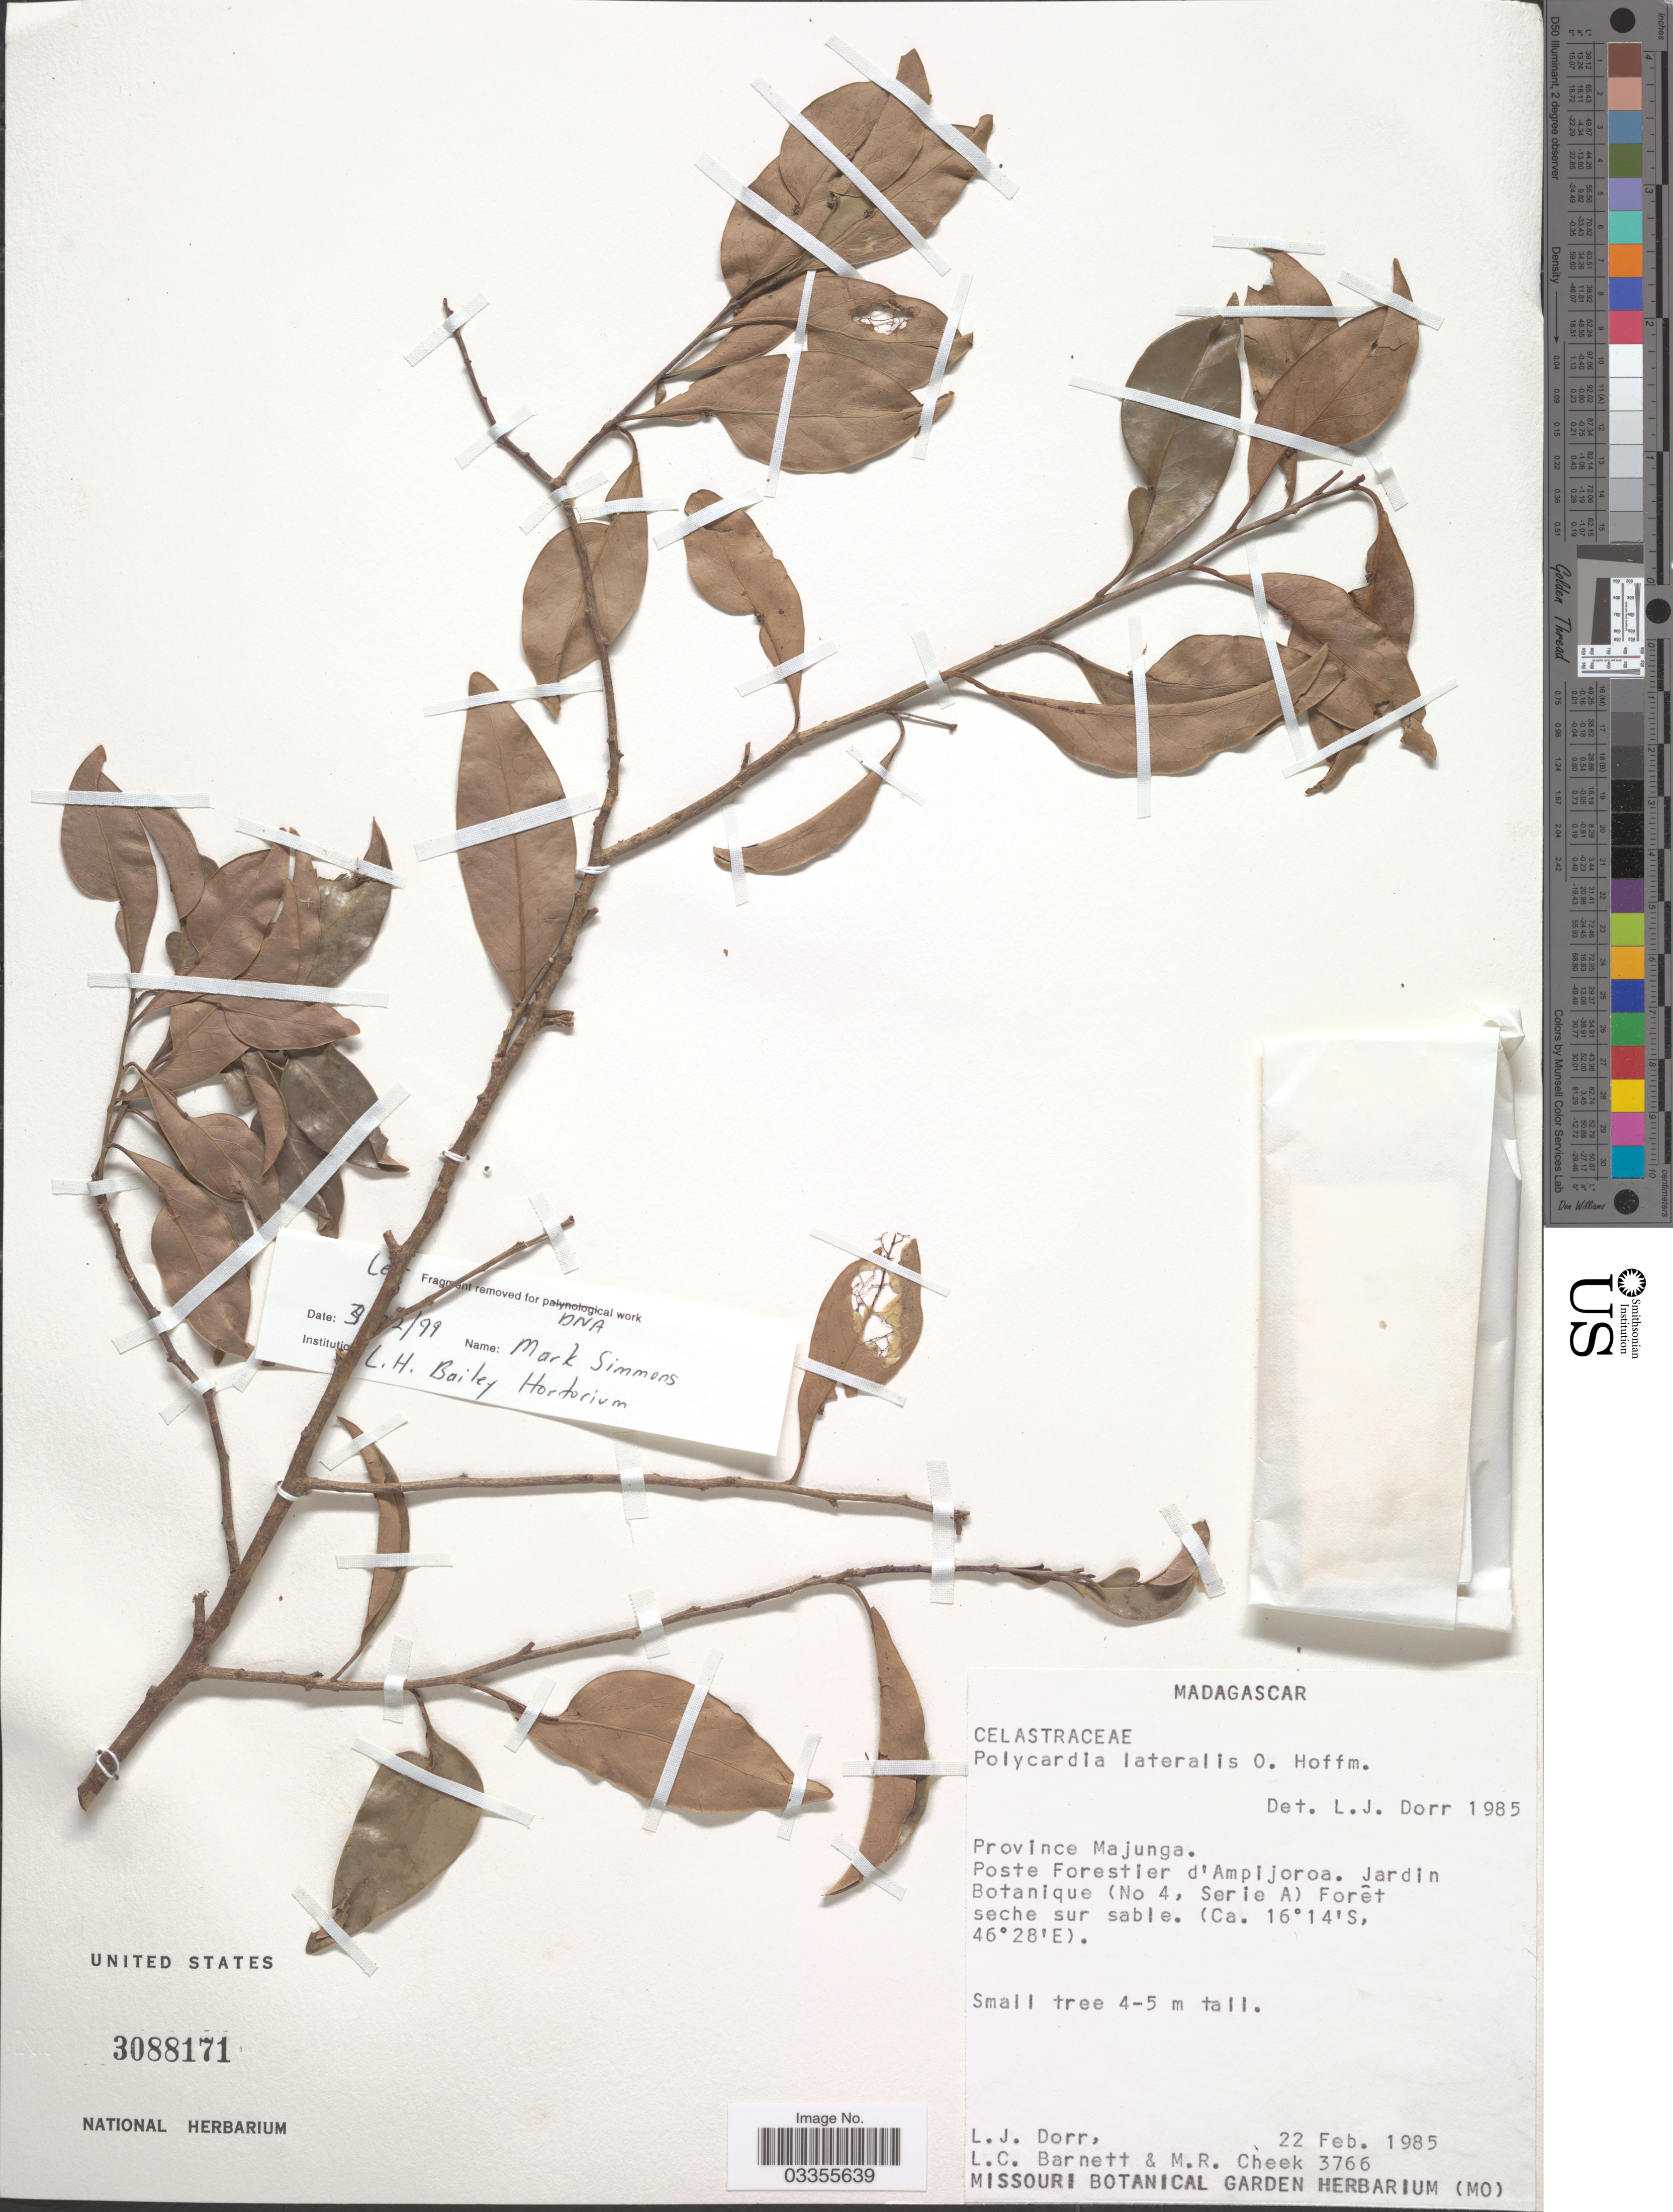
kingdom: Plantae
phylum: Tracheophyta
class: Magnoliopsida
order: Celastrales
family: Celastraceae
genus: Polycardia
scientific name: Polycardia lateralis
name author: O. Hoffm.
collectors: L. J. Dorr, L. C. Barnett & M. Cheek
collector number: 3766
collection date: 1985-02-22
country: Madagascar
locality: Province Majunga. Poste Forestier d'Ampijoroa. Jardin Botanique (No 4, Serie A).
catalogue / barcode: US 3088171